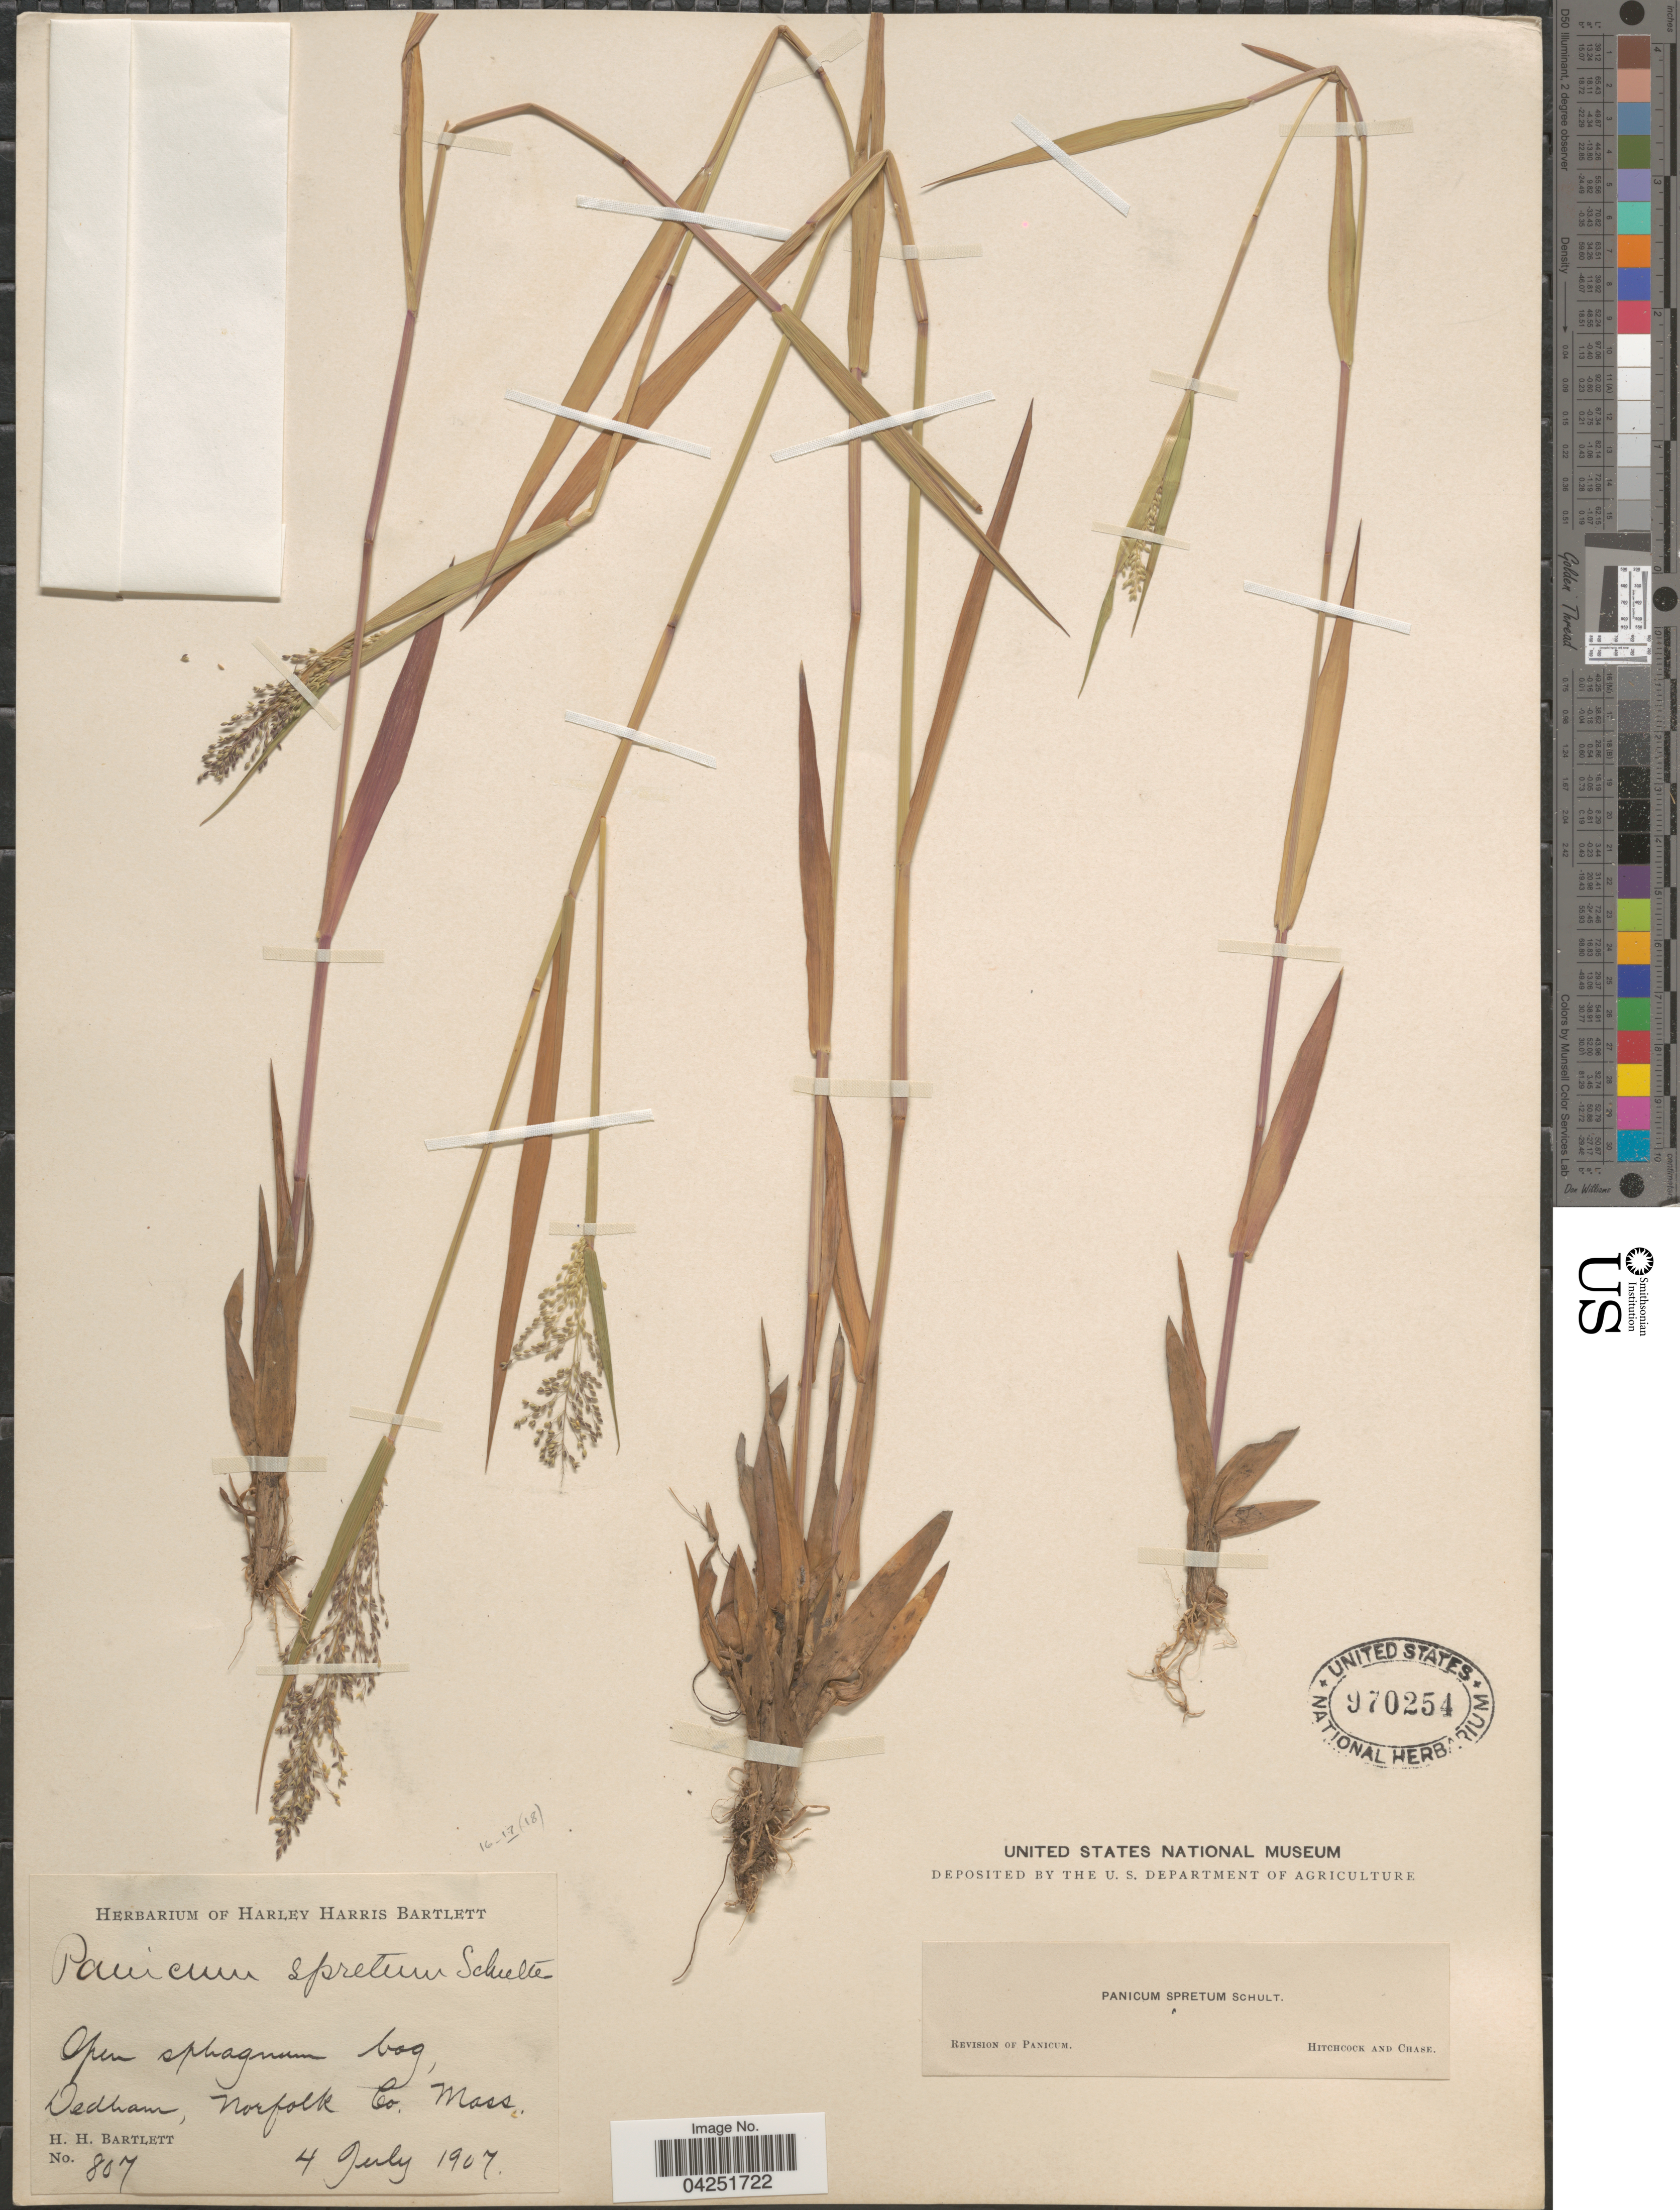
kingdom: Plantae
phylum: Tracheophyta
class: Liliopsida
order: Poales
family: Poaceae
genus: Dichanthelium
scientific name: Dichanthelium acuminatum var. densiflorum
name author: (Rand & Redfield) Gould & C.A. Clark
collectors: H. H. Bartlett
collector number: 807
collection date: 1907-07-04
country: United States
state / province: Massachusetts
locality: Dedham, Norfolk Co.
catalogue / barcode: US 970254